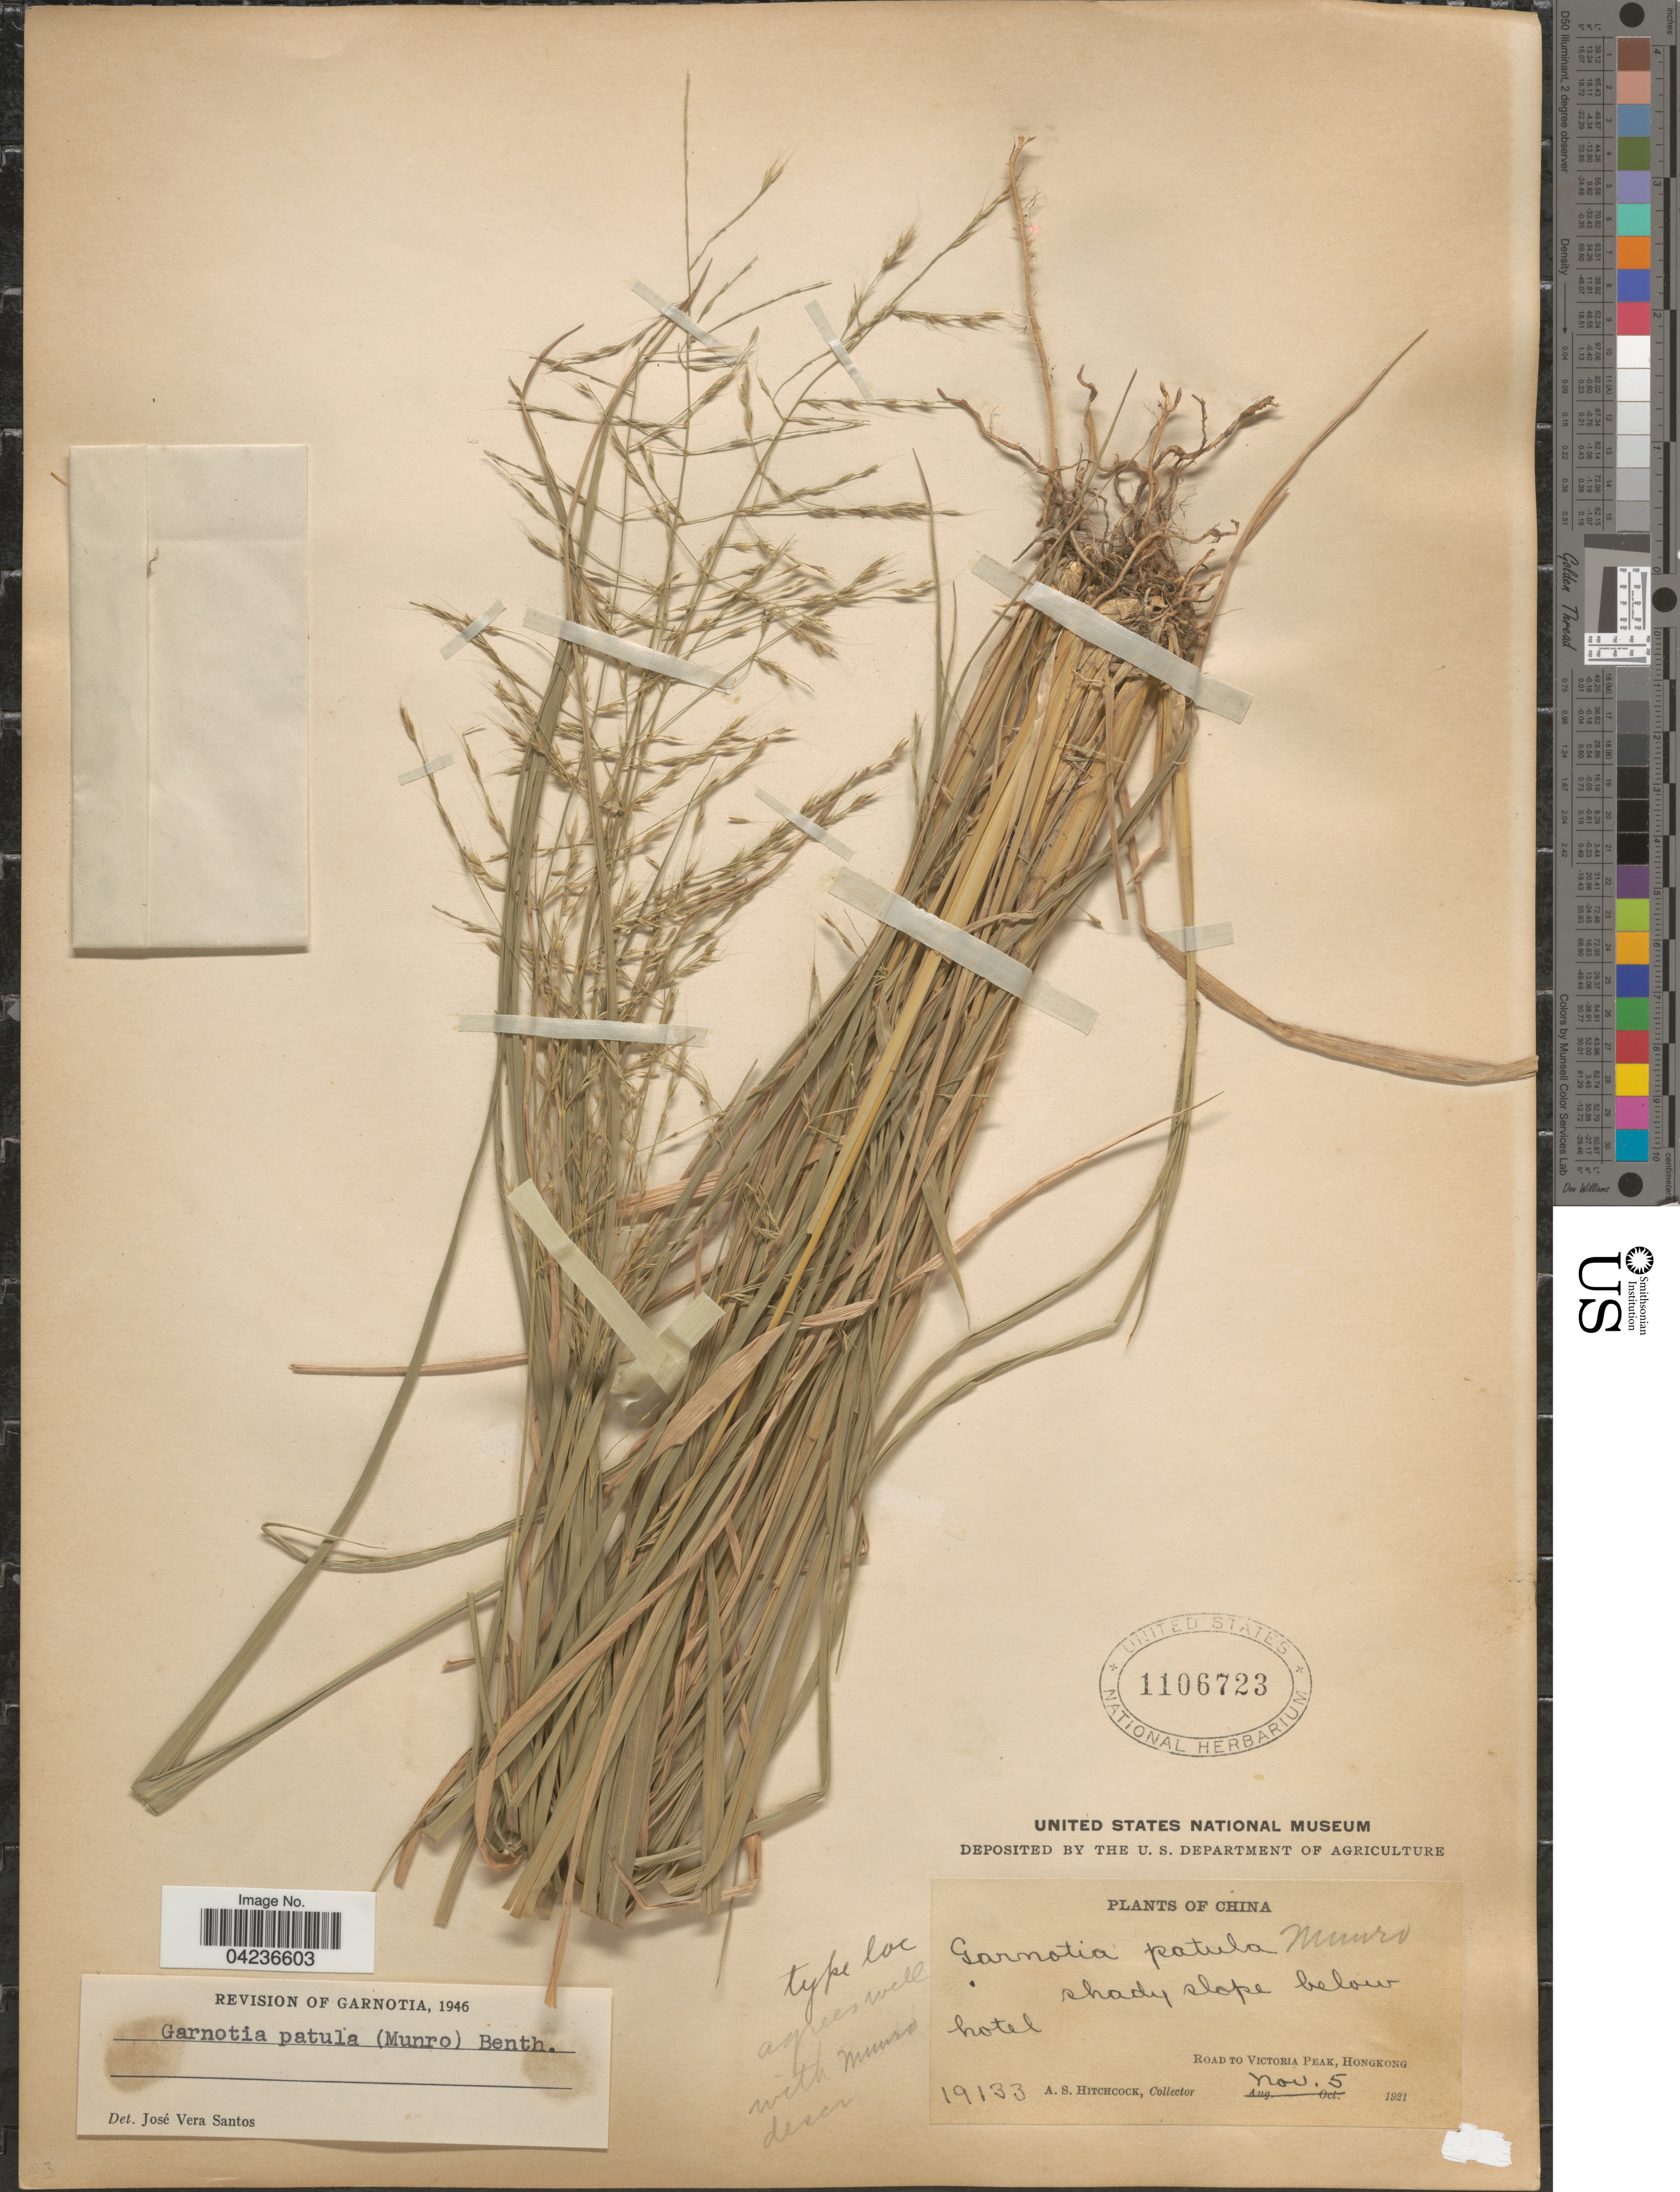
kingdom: Plantae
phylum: Tracheophyta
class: Liliopsida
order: Poales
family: Poaceae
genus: Garnotia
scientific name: Garnotia patula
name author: (Munro) Benth.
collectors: A. S. Hitchcock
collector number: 19133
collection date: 1921-11-05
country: China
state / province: Hong Kong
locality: Road to Victoria Peak, HongKong.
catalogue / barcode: US 1106723